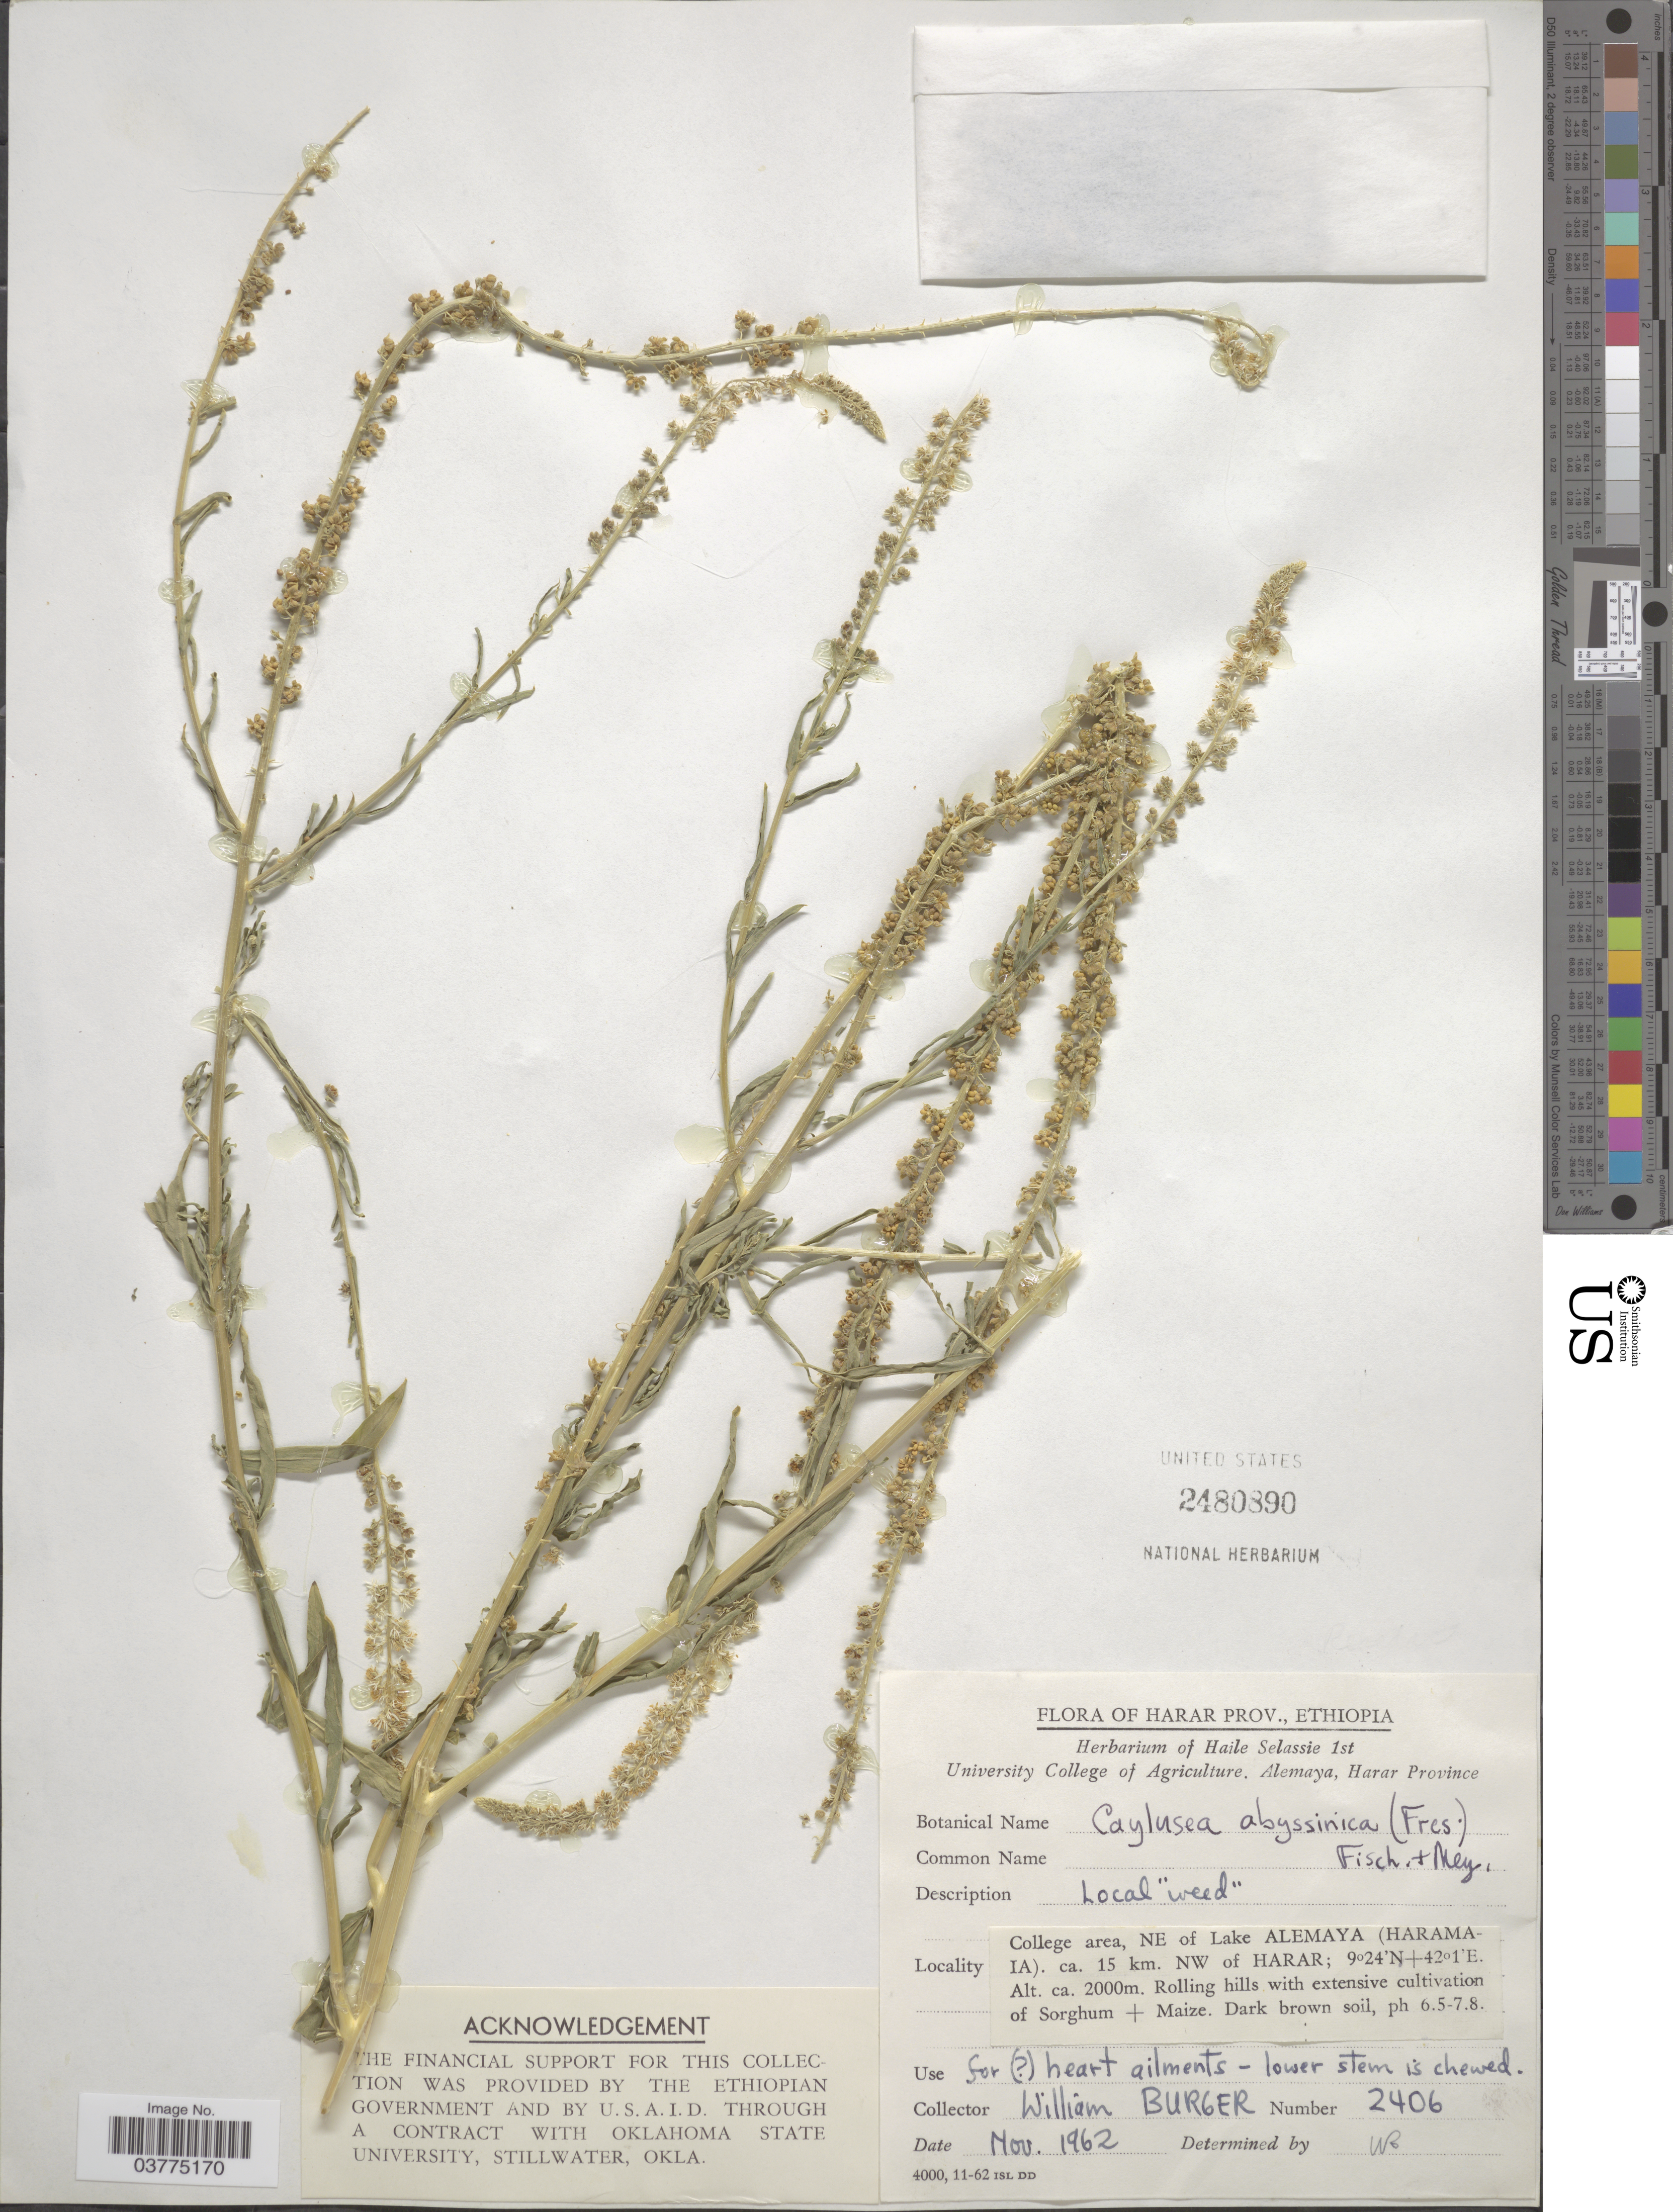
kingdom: Plantae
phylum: Tracheophyta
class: Magnoliopsida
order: Brassicales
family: Resedaceae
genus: Caylusea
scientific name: Caylusea abyssinica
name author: (Fresen.) Fisch. & C.A. Mey.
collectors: W. Burger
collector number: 2406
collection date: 1962-11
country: Ethiopia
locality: Harar Prov. College area, NE of Lake Alemaya (Haramaia). ca. 15 km. NW of Harar.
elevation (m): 2000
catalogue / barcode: US 2480890